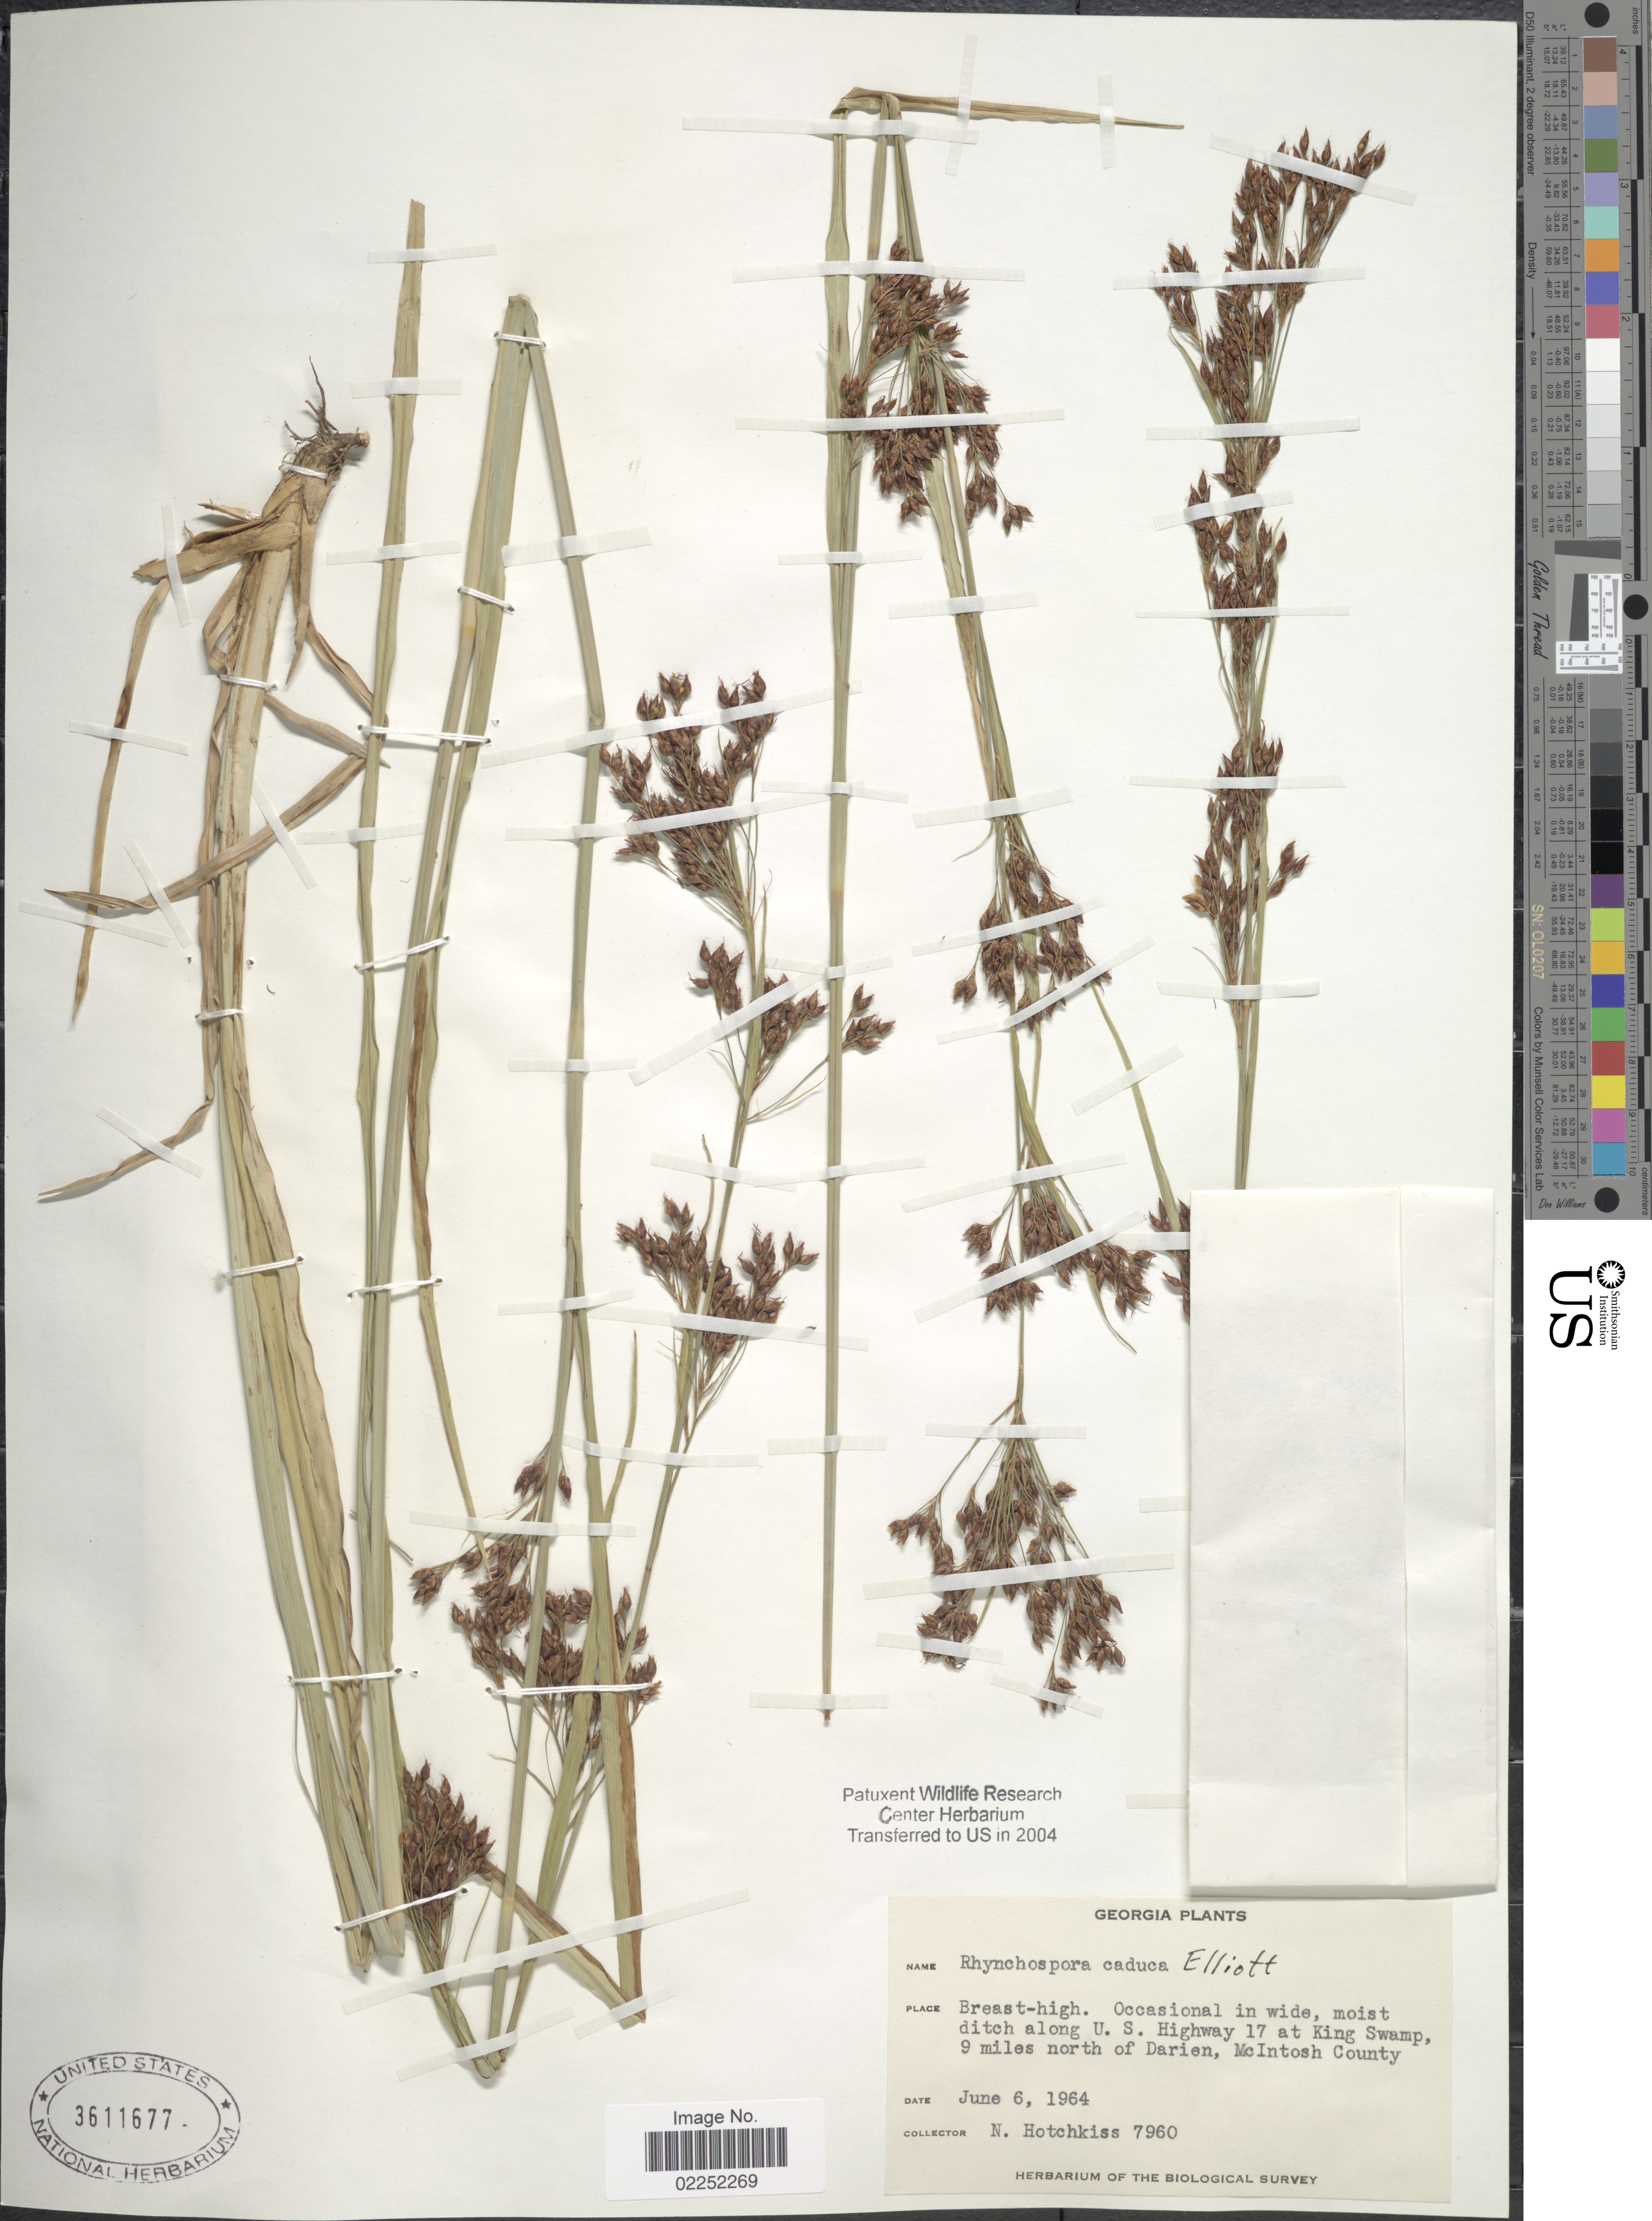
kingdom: Plantae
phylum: Tracheophyta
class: Liliopsida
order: Poales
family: Cyperaceae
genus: Rhynchospora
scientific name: Rhynchospora caduca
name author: Elliott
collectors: N. Hotchkiss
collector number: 7960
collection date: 1964-06-06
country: United States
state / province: Georgia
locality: Breast-high. Occasional in wide, moist ditch along U.S. Highway 17 at King Swamp, 9 miles north of Darien, McIntosh County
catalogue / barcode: US 3611677